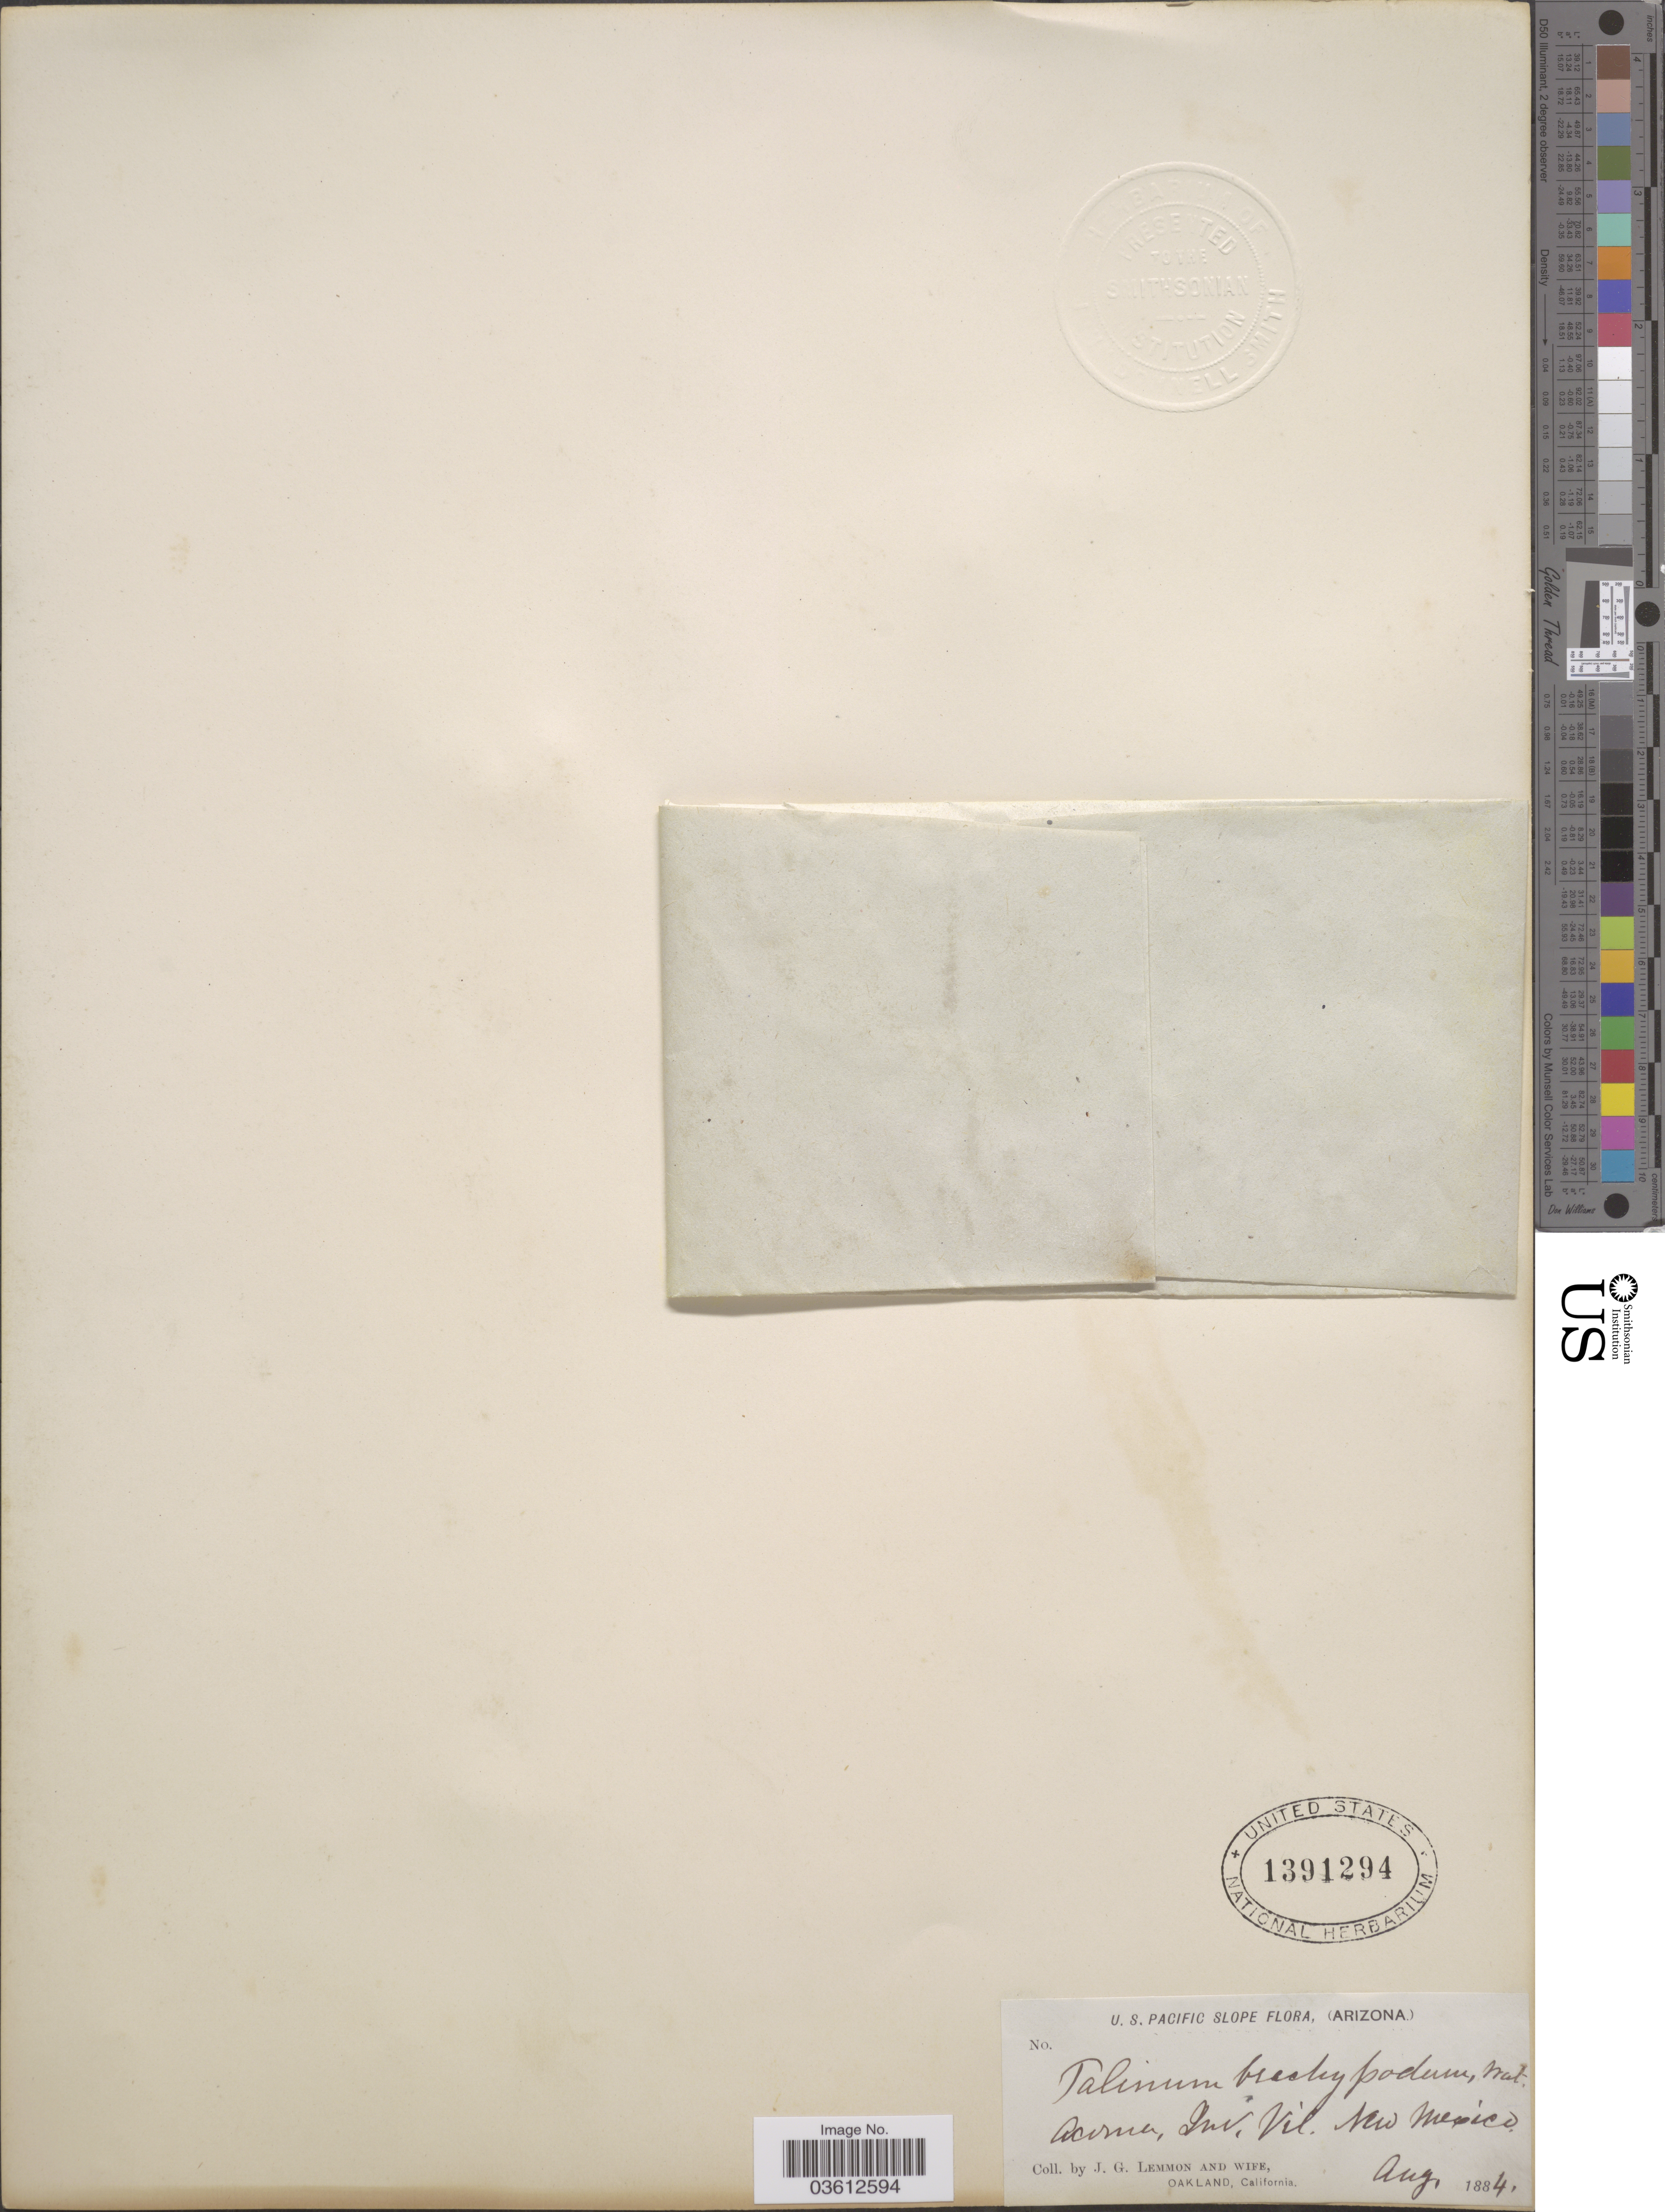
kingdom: Plantae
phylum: Tracheophyta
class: Magnoliopsida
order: Caryophyllales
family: Talinaceae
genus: Talinum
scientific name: Talinum brevifolium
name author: Torr.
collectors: J. Lemmon & Mrs. J. G. Lemmon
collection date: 1884-08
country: United States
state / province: New Mexico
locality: U.S. Pacific Slope. Acoma, Ind. Vil.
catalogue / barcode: US 1391294